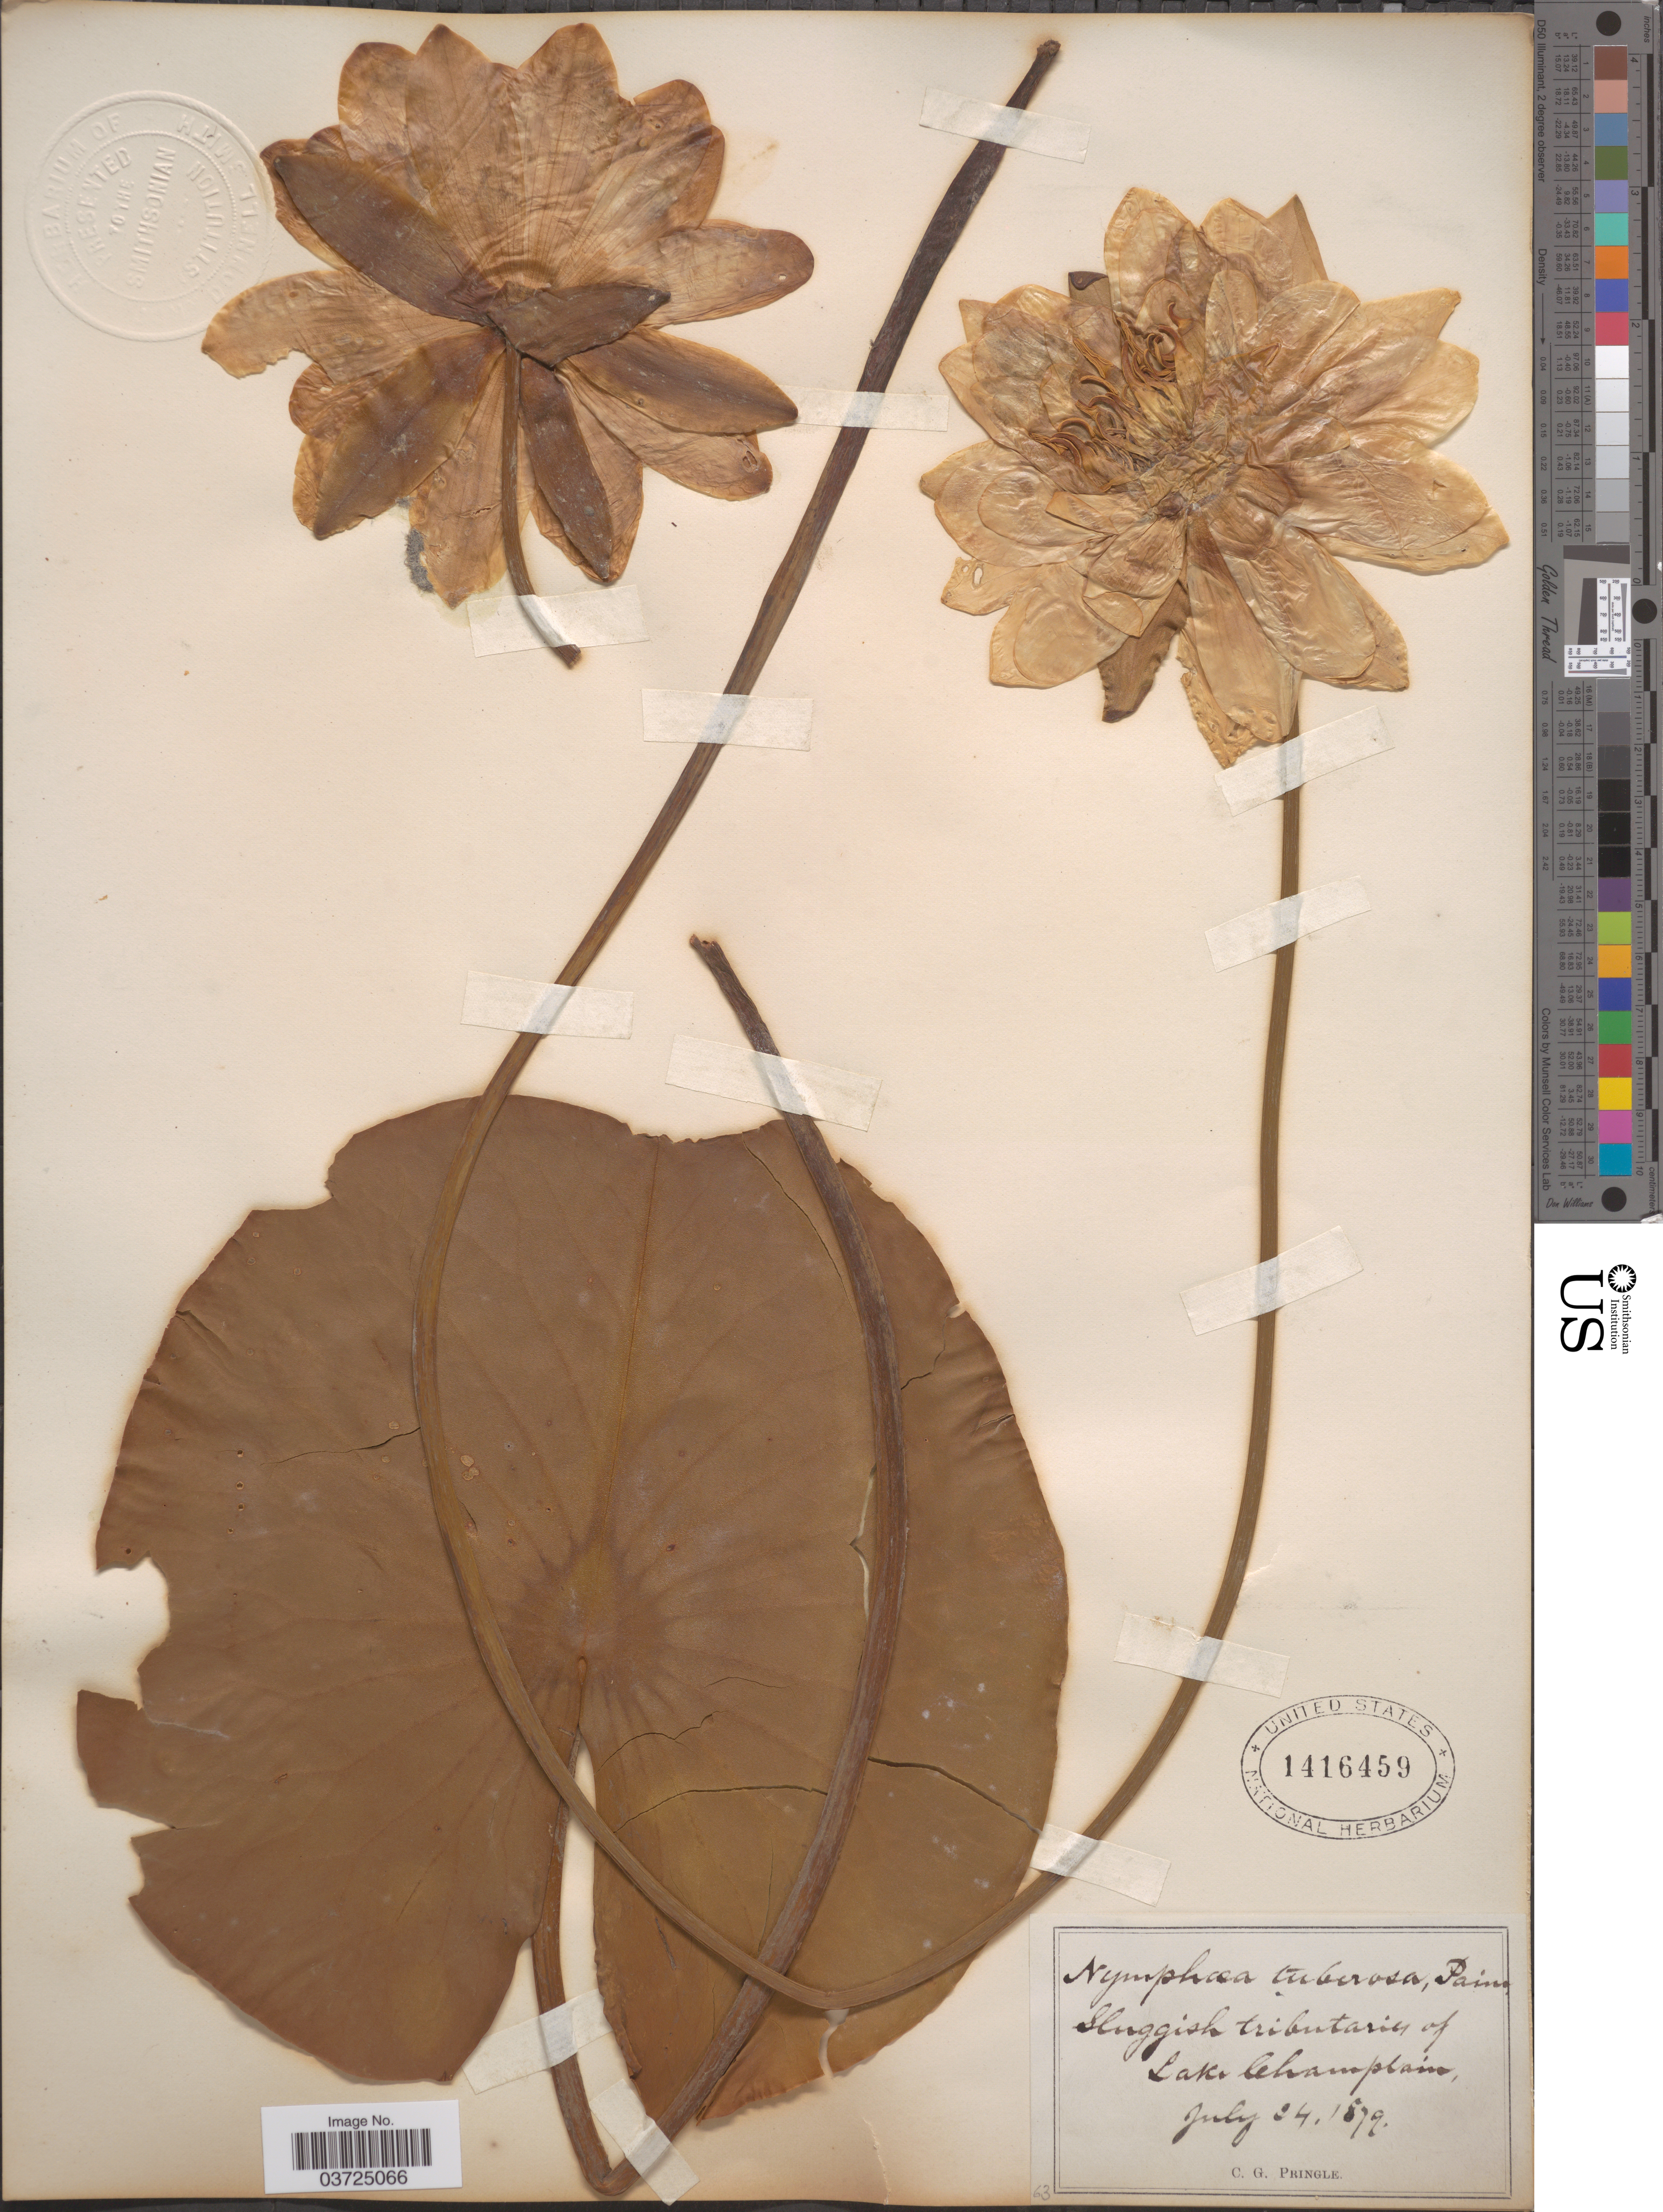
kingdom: Plantae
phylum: Tracheophyta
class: Magnoliopsida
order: Nymphaeales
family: Nymphaeaceae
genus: Nymphaea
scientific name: Nymphaea tuberosa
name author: Paine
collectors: C. G. Pringle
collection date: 1879-07-24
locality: Lake Champlain.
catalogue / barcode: US 1416459